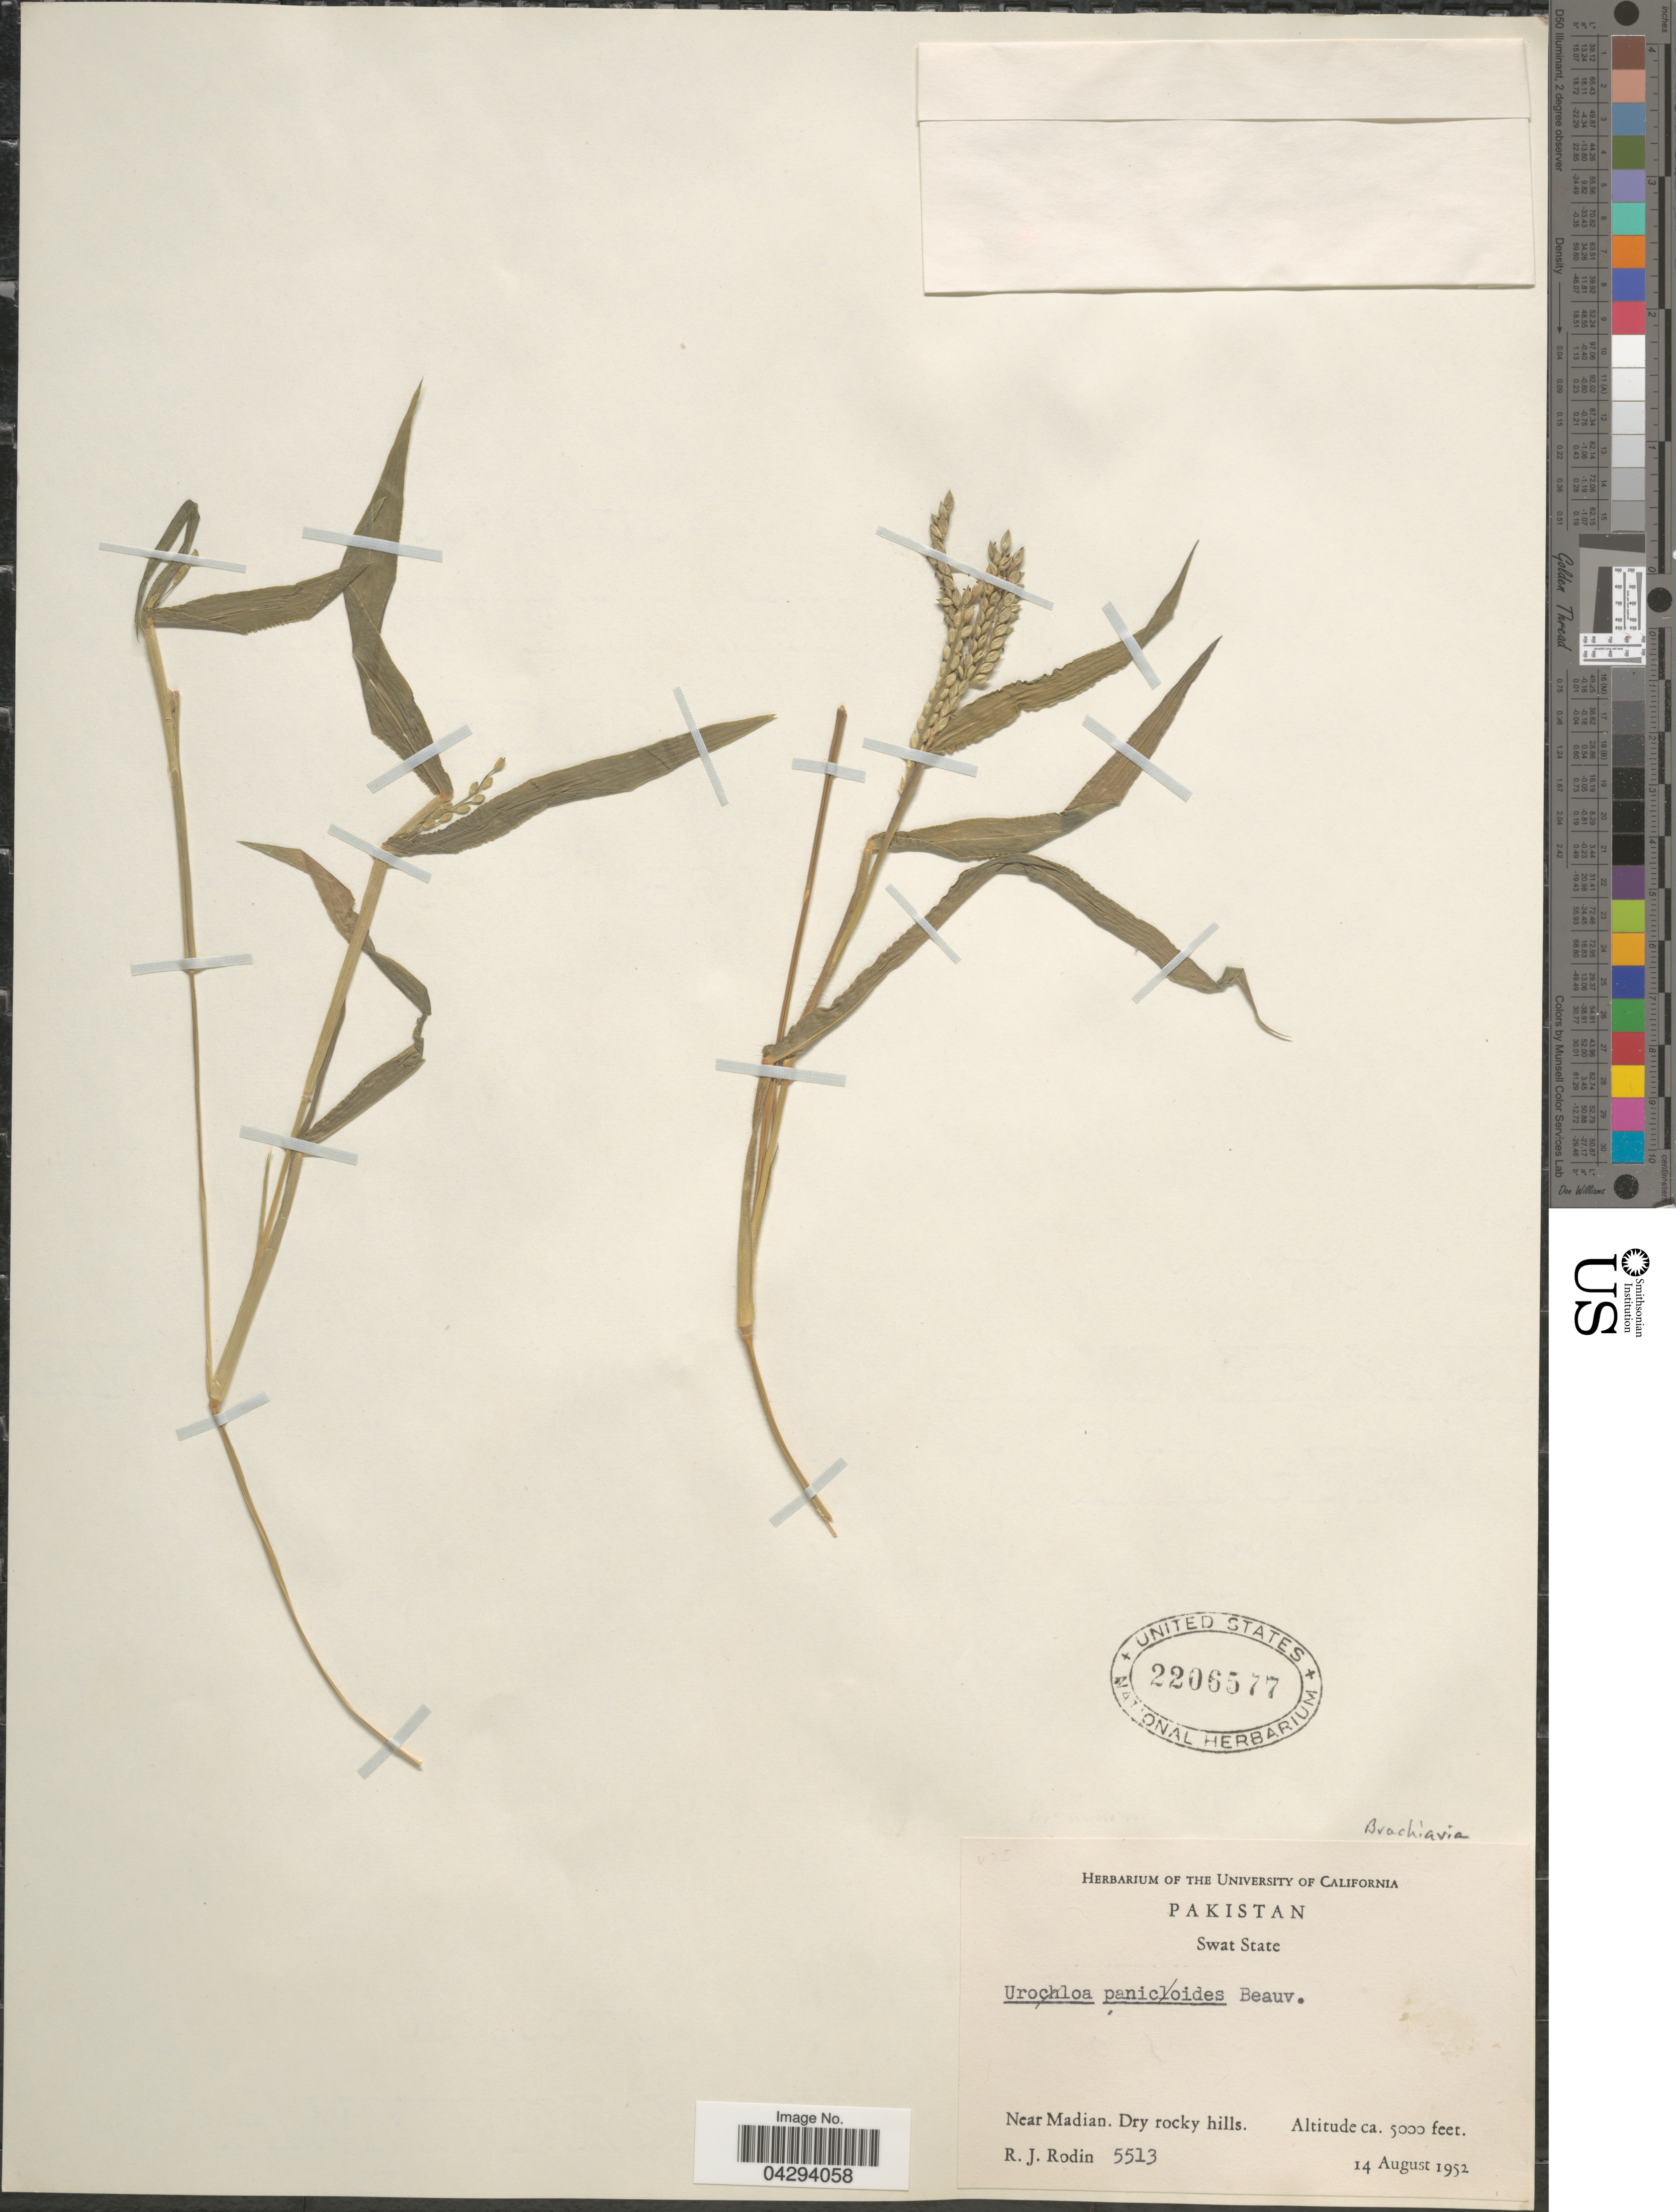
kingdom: Plantae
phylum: Tracheophyta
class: Liliopsida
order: Poales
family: Poaceae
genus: Urochloa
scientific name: Urochloa sp.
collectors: R. J. Rodin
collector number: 5513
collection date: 1952-08-14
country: Pakistan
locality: Swat State. Near Madian. Dry rocky hills.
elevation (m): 1524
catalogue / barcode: US 2206577